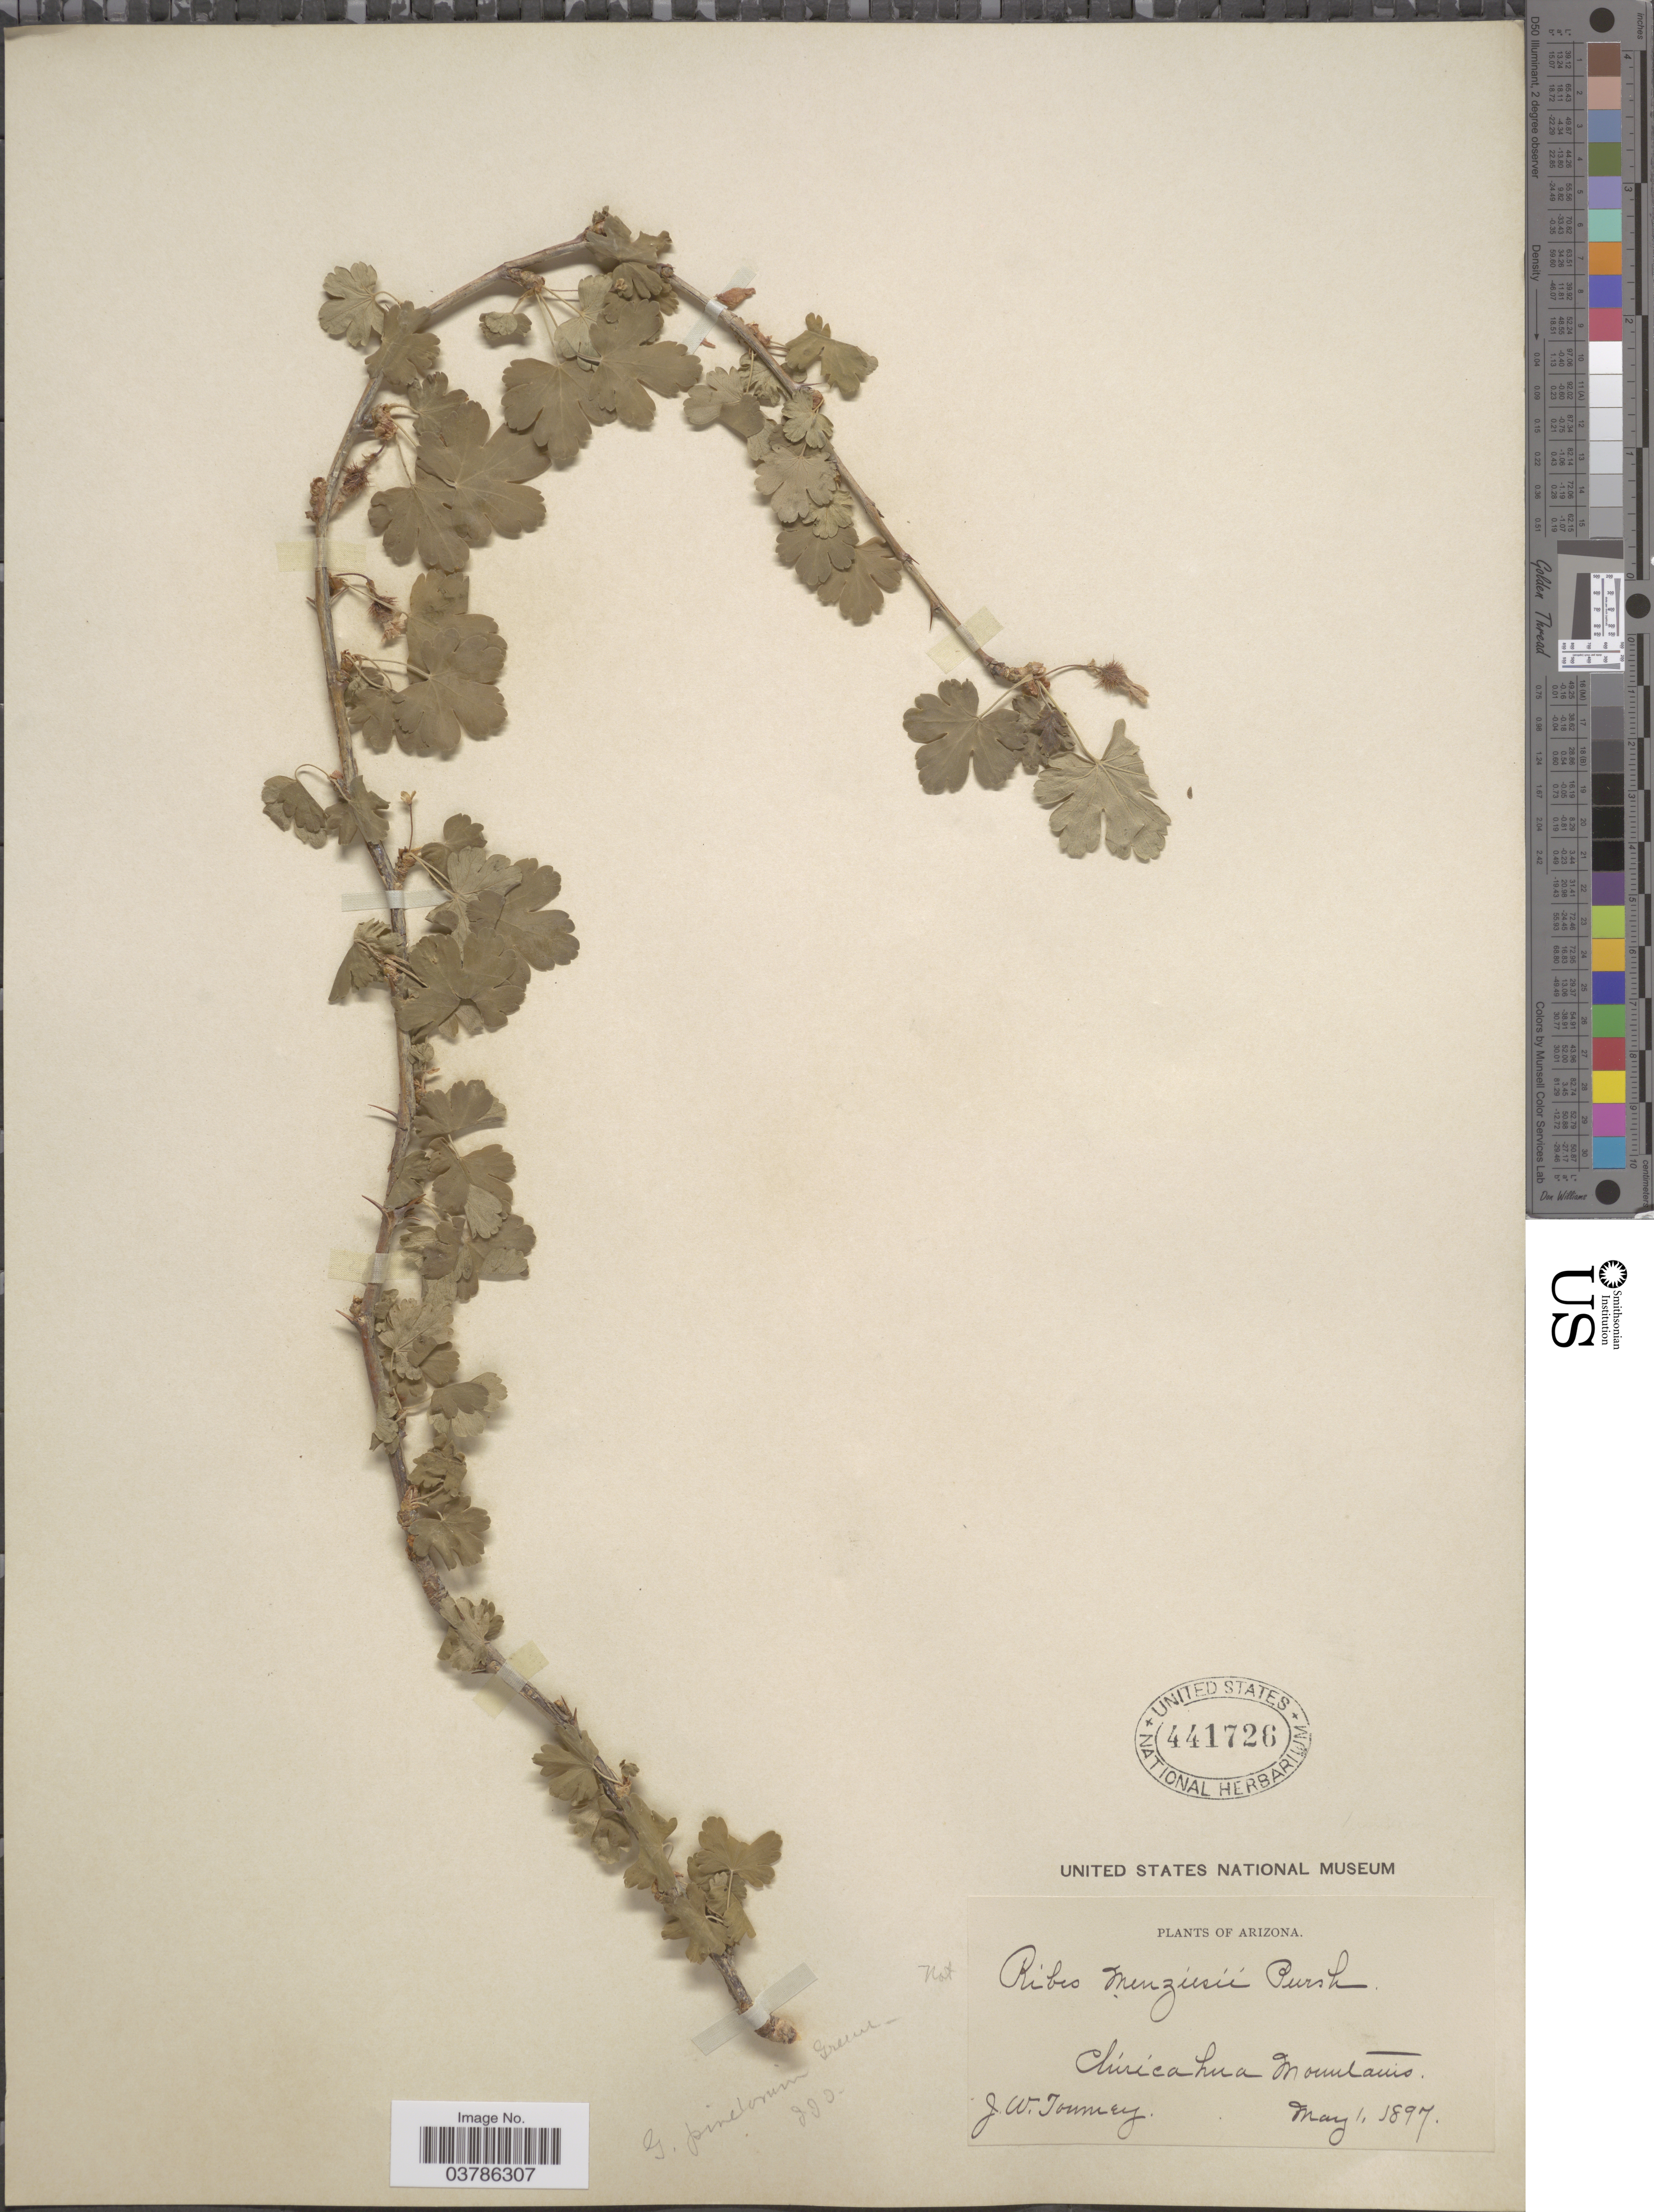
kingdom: Plantae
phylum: Tracheophyta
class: Magnoliopsida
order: Saxifragales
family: Grossulariaceae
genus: Ribes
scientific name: Ribes pinetorum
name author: Greene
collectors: J. W. Toumey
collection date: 1897-05-01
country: United States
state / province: Arizona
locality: Chírícahua Mountains.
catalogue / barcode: US 441726